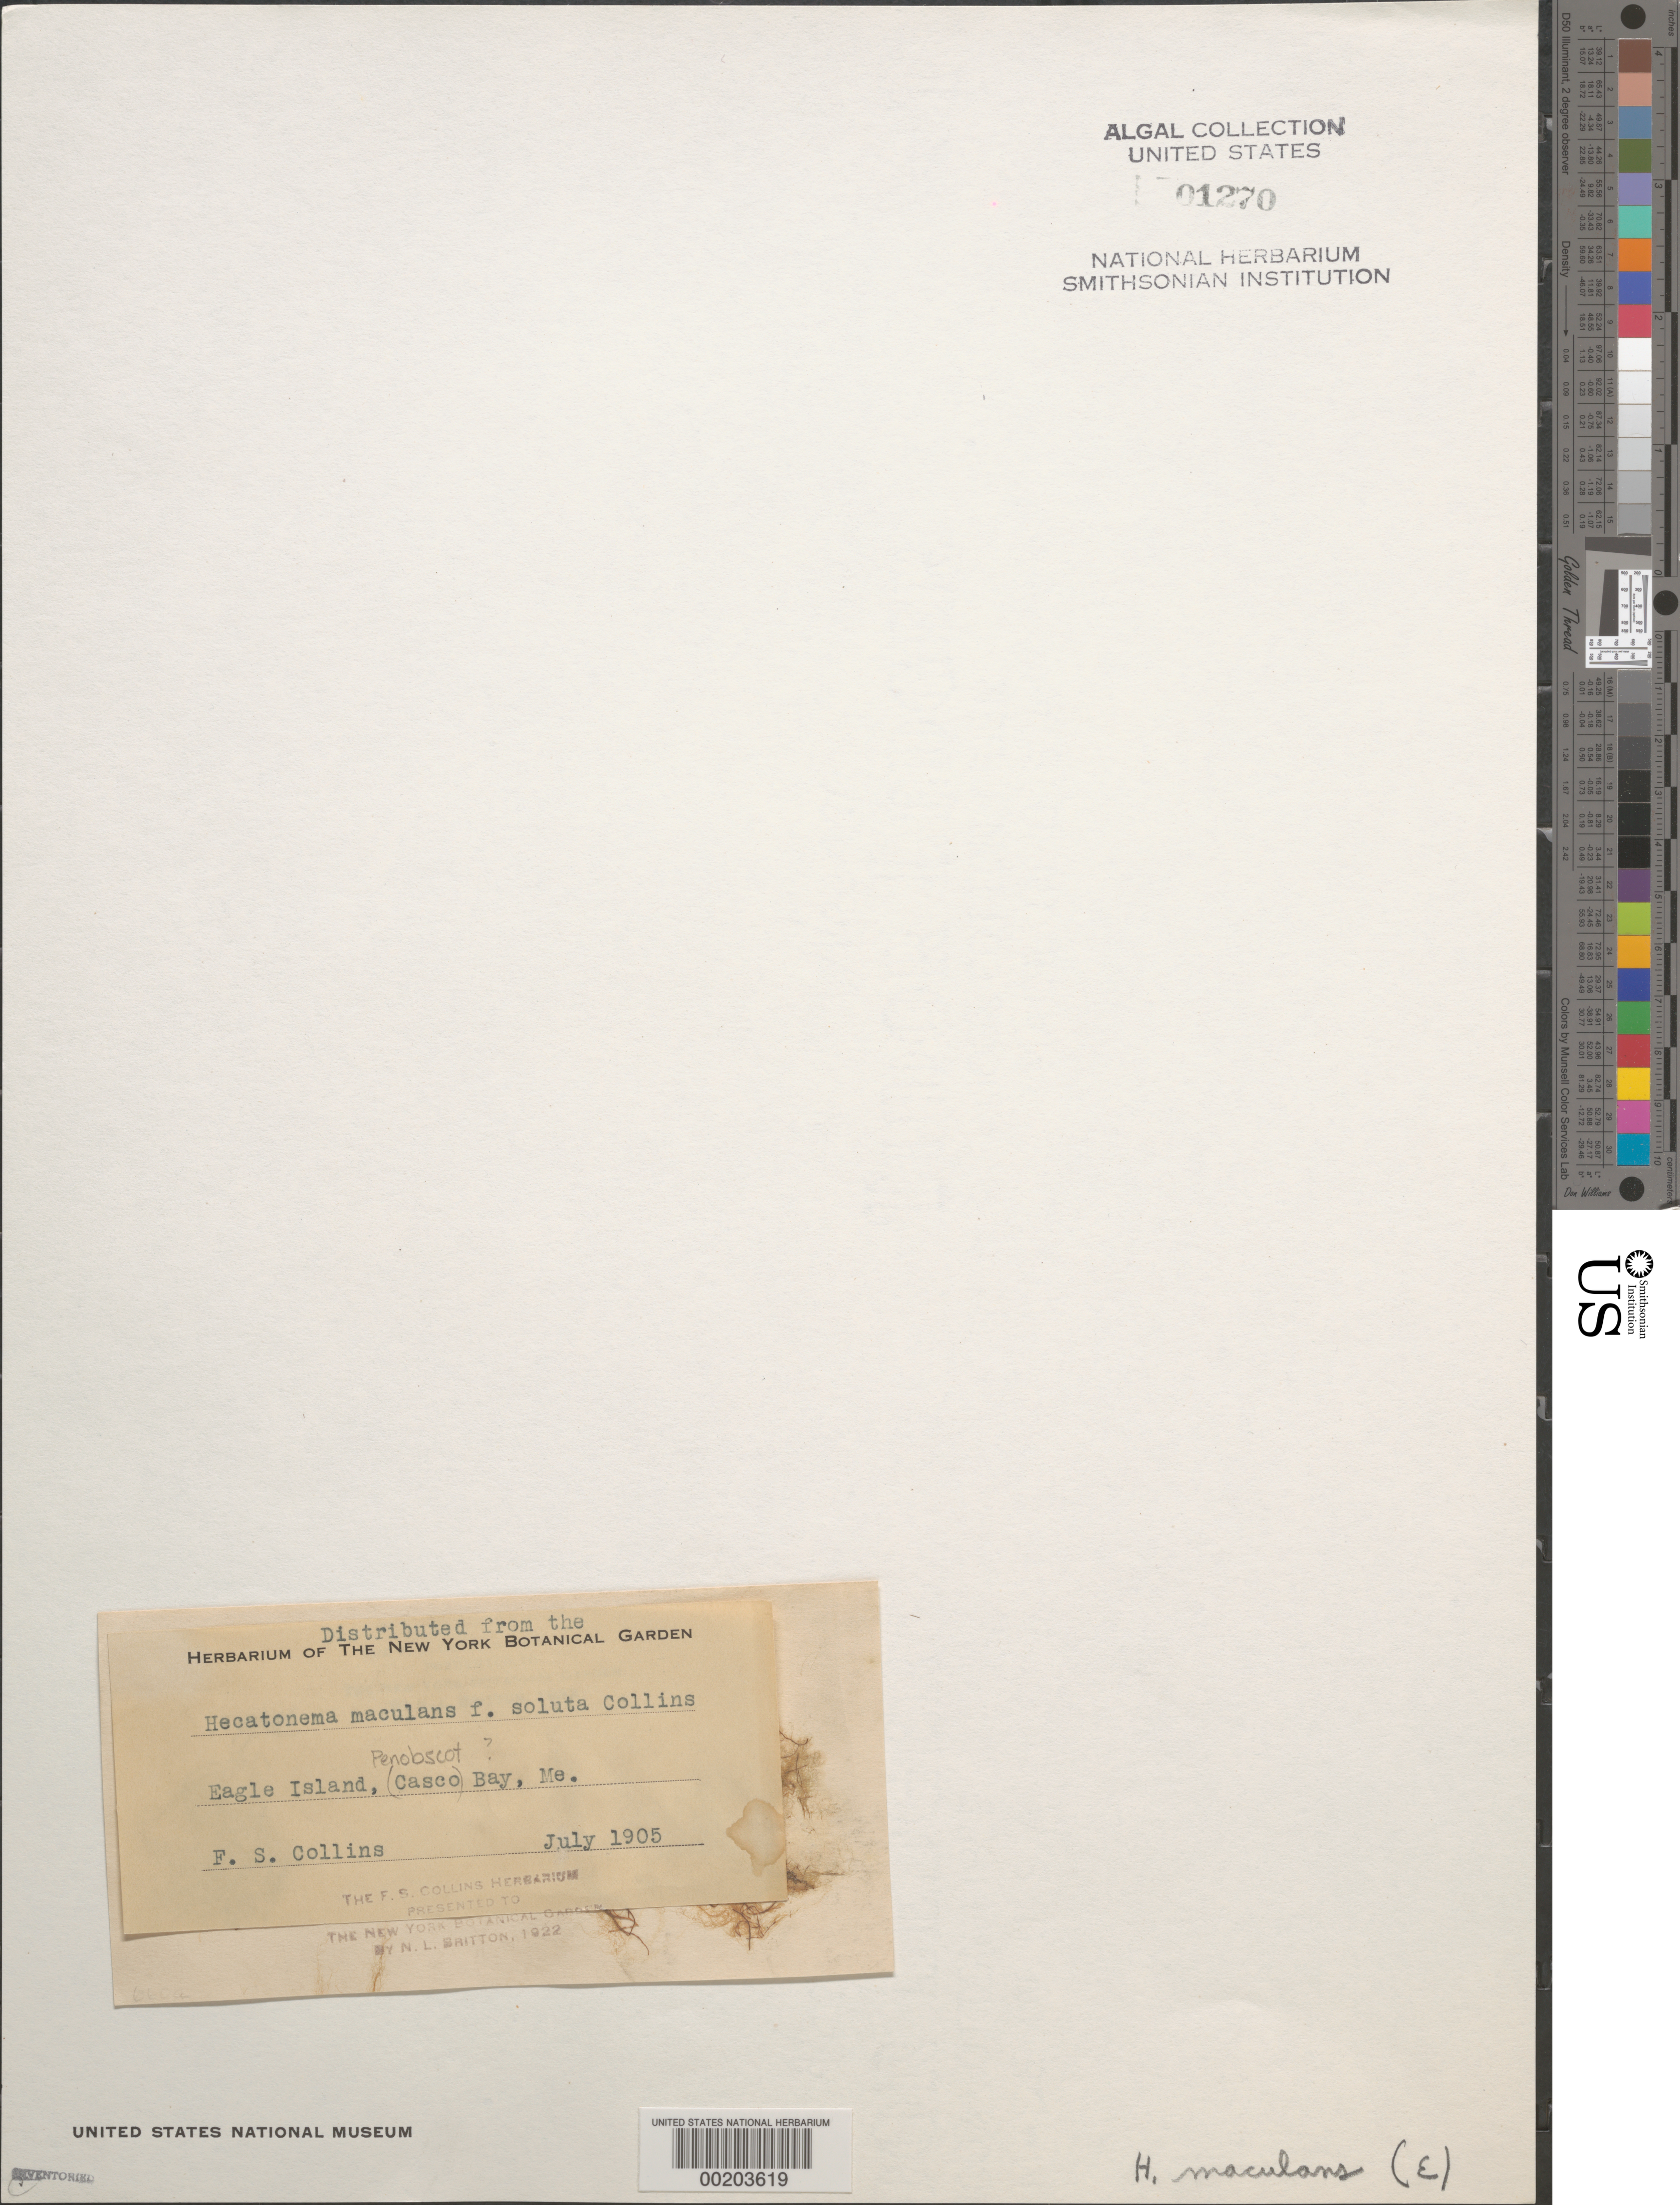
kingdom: Chromista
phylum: Ochrophyta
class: Phaeophyceae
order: Ectocarpales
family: Chordariaceae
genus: Hecatonema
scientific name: Hecatonema maculans f. soluta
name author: Collins in Collins et al.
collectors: F. Collins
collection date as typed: Jul 1905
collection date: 1905-07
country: United States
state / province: Maine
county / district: Knox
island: Eagle Island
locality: Penobscot Bay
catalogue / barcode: US 1270